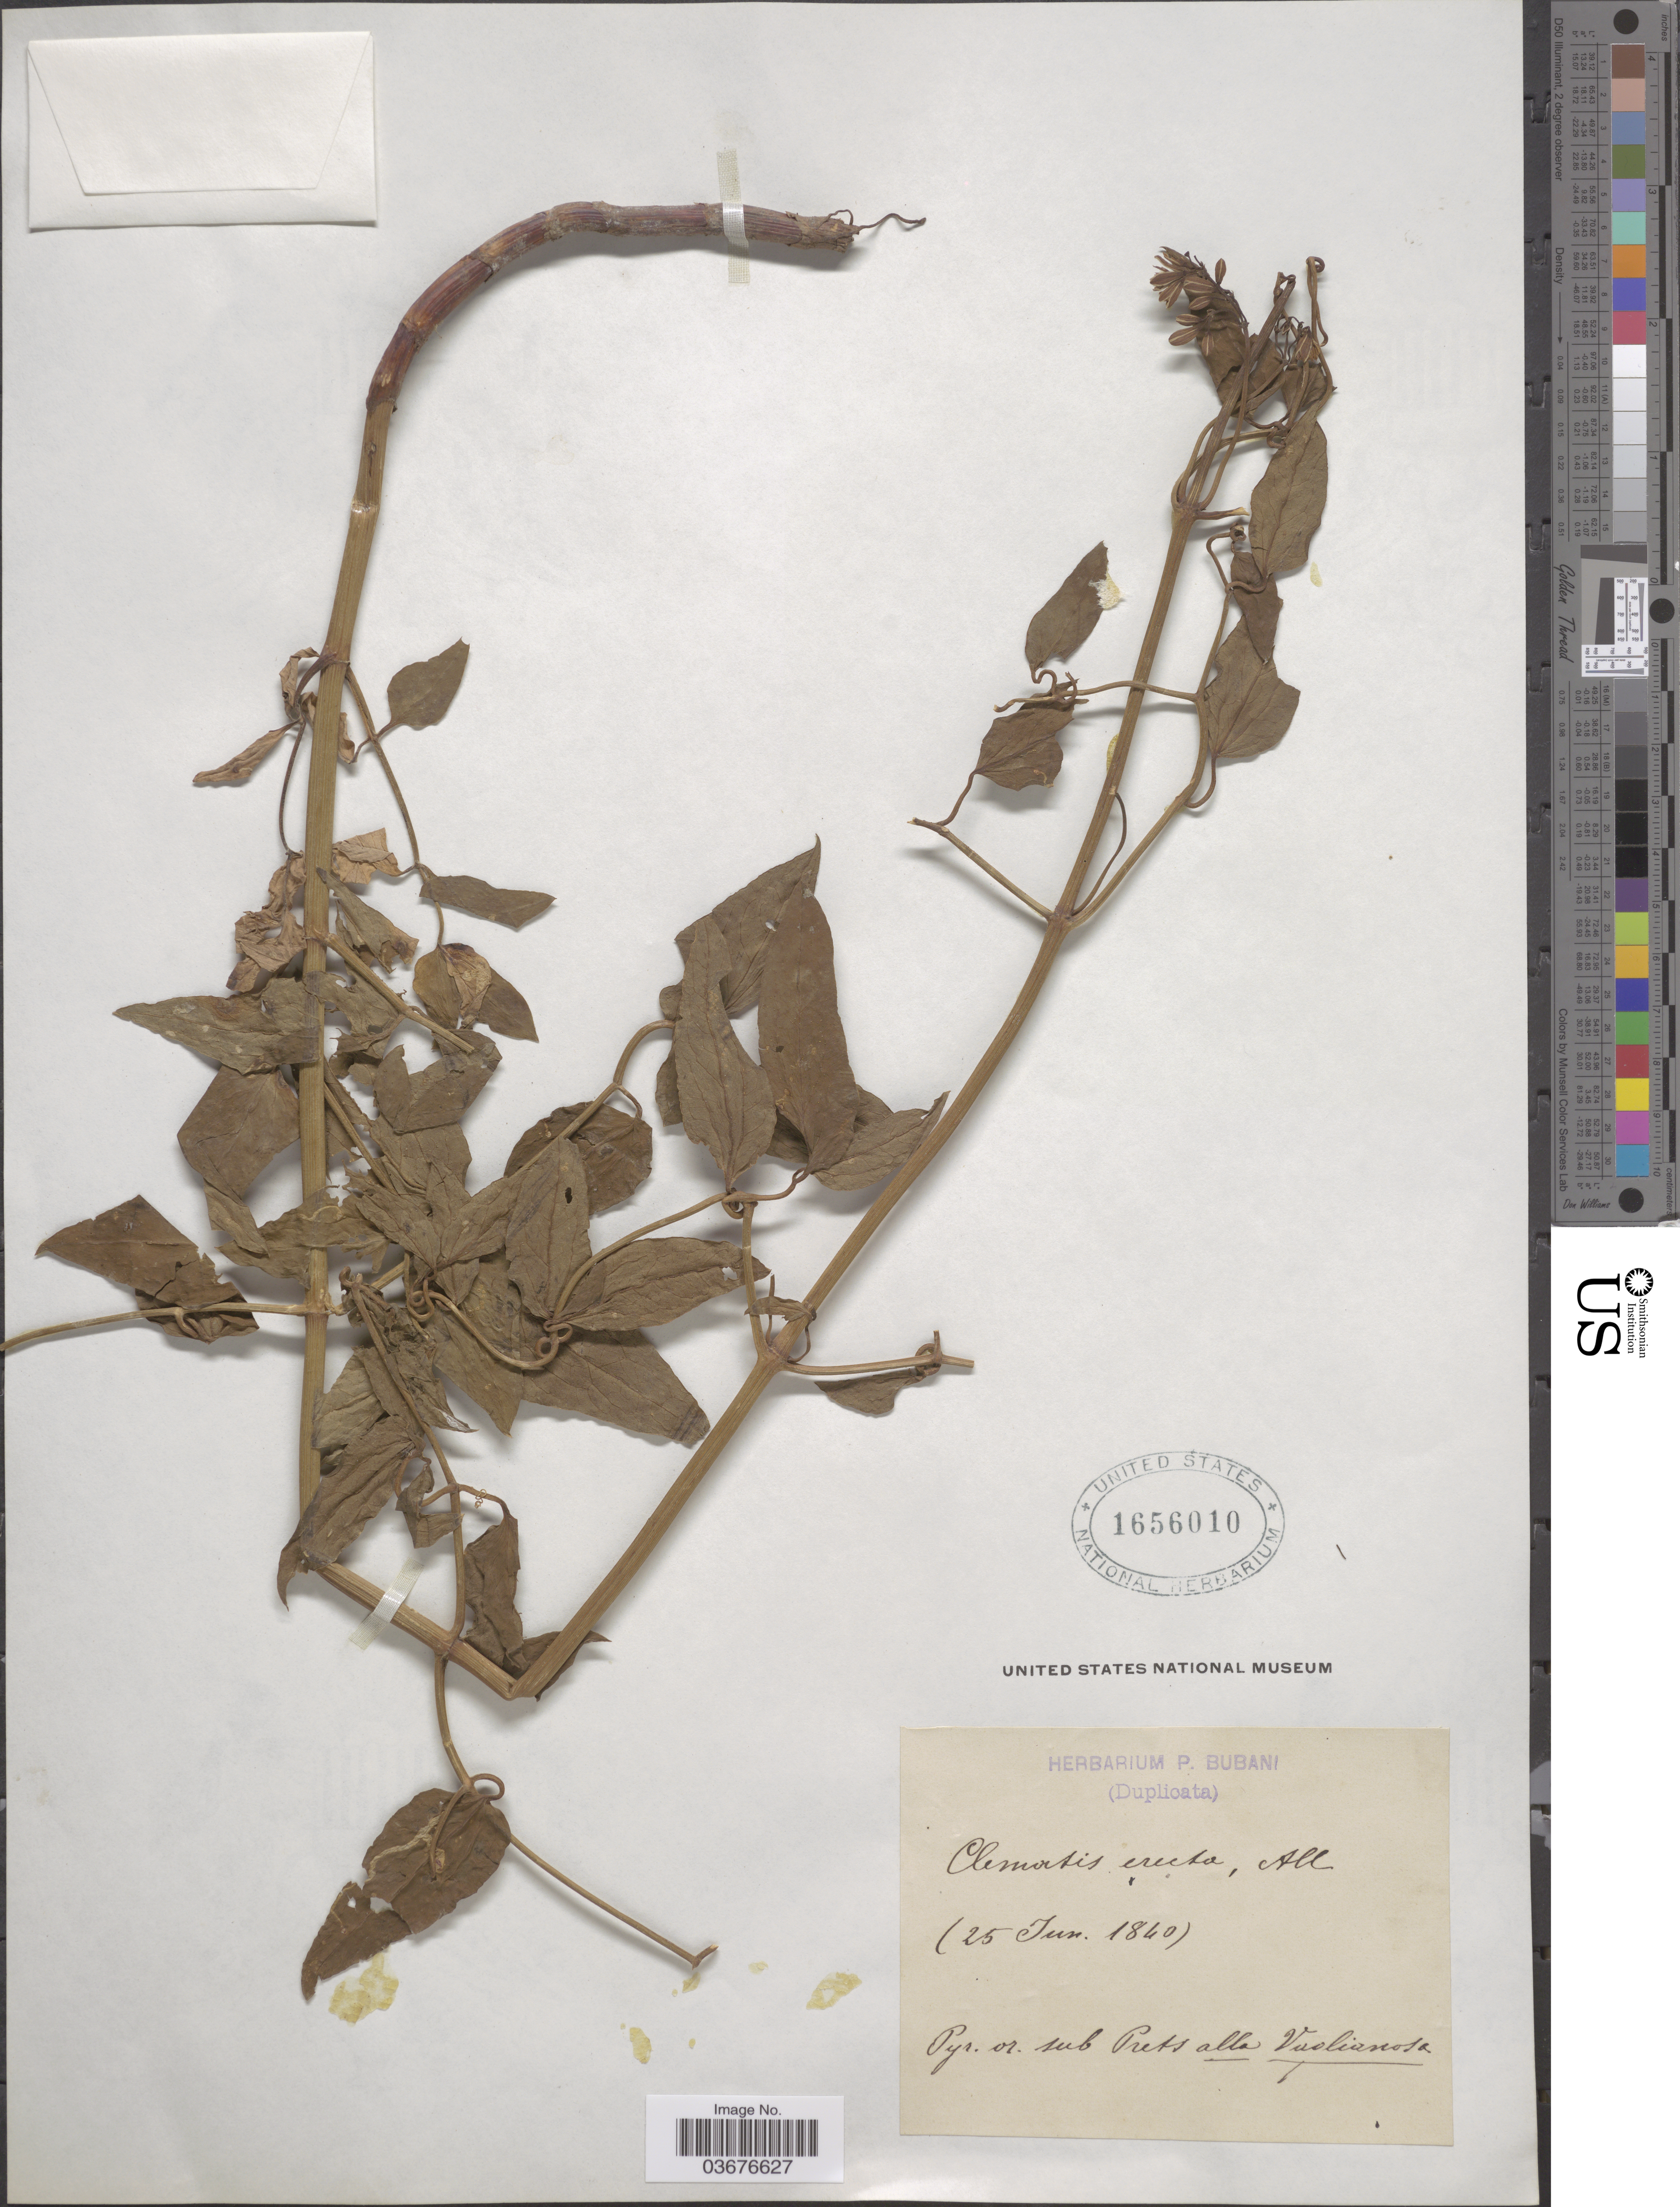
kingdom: Plantae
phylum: Tracheophyta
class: Magnoliopsida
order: Ranunculales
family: Ranunculaceae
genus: Clematis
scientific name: Clematis erecta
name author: L.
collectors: ex herb. P. Bubani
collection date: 1840-06-25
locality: Pyr. or. sub Prets alla Vaolianosa [interpreted].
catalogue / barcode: US 1656010